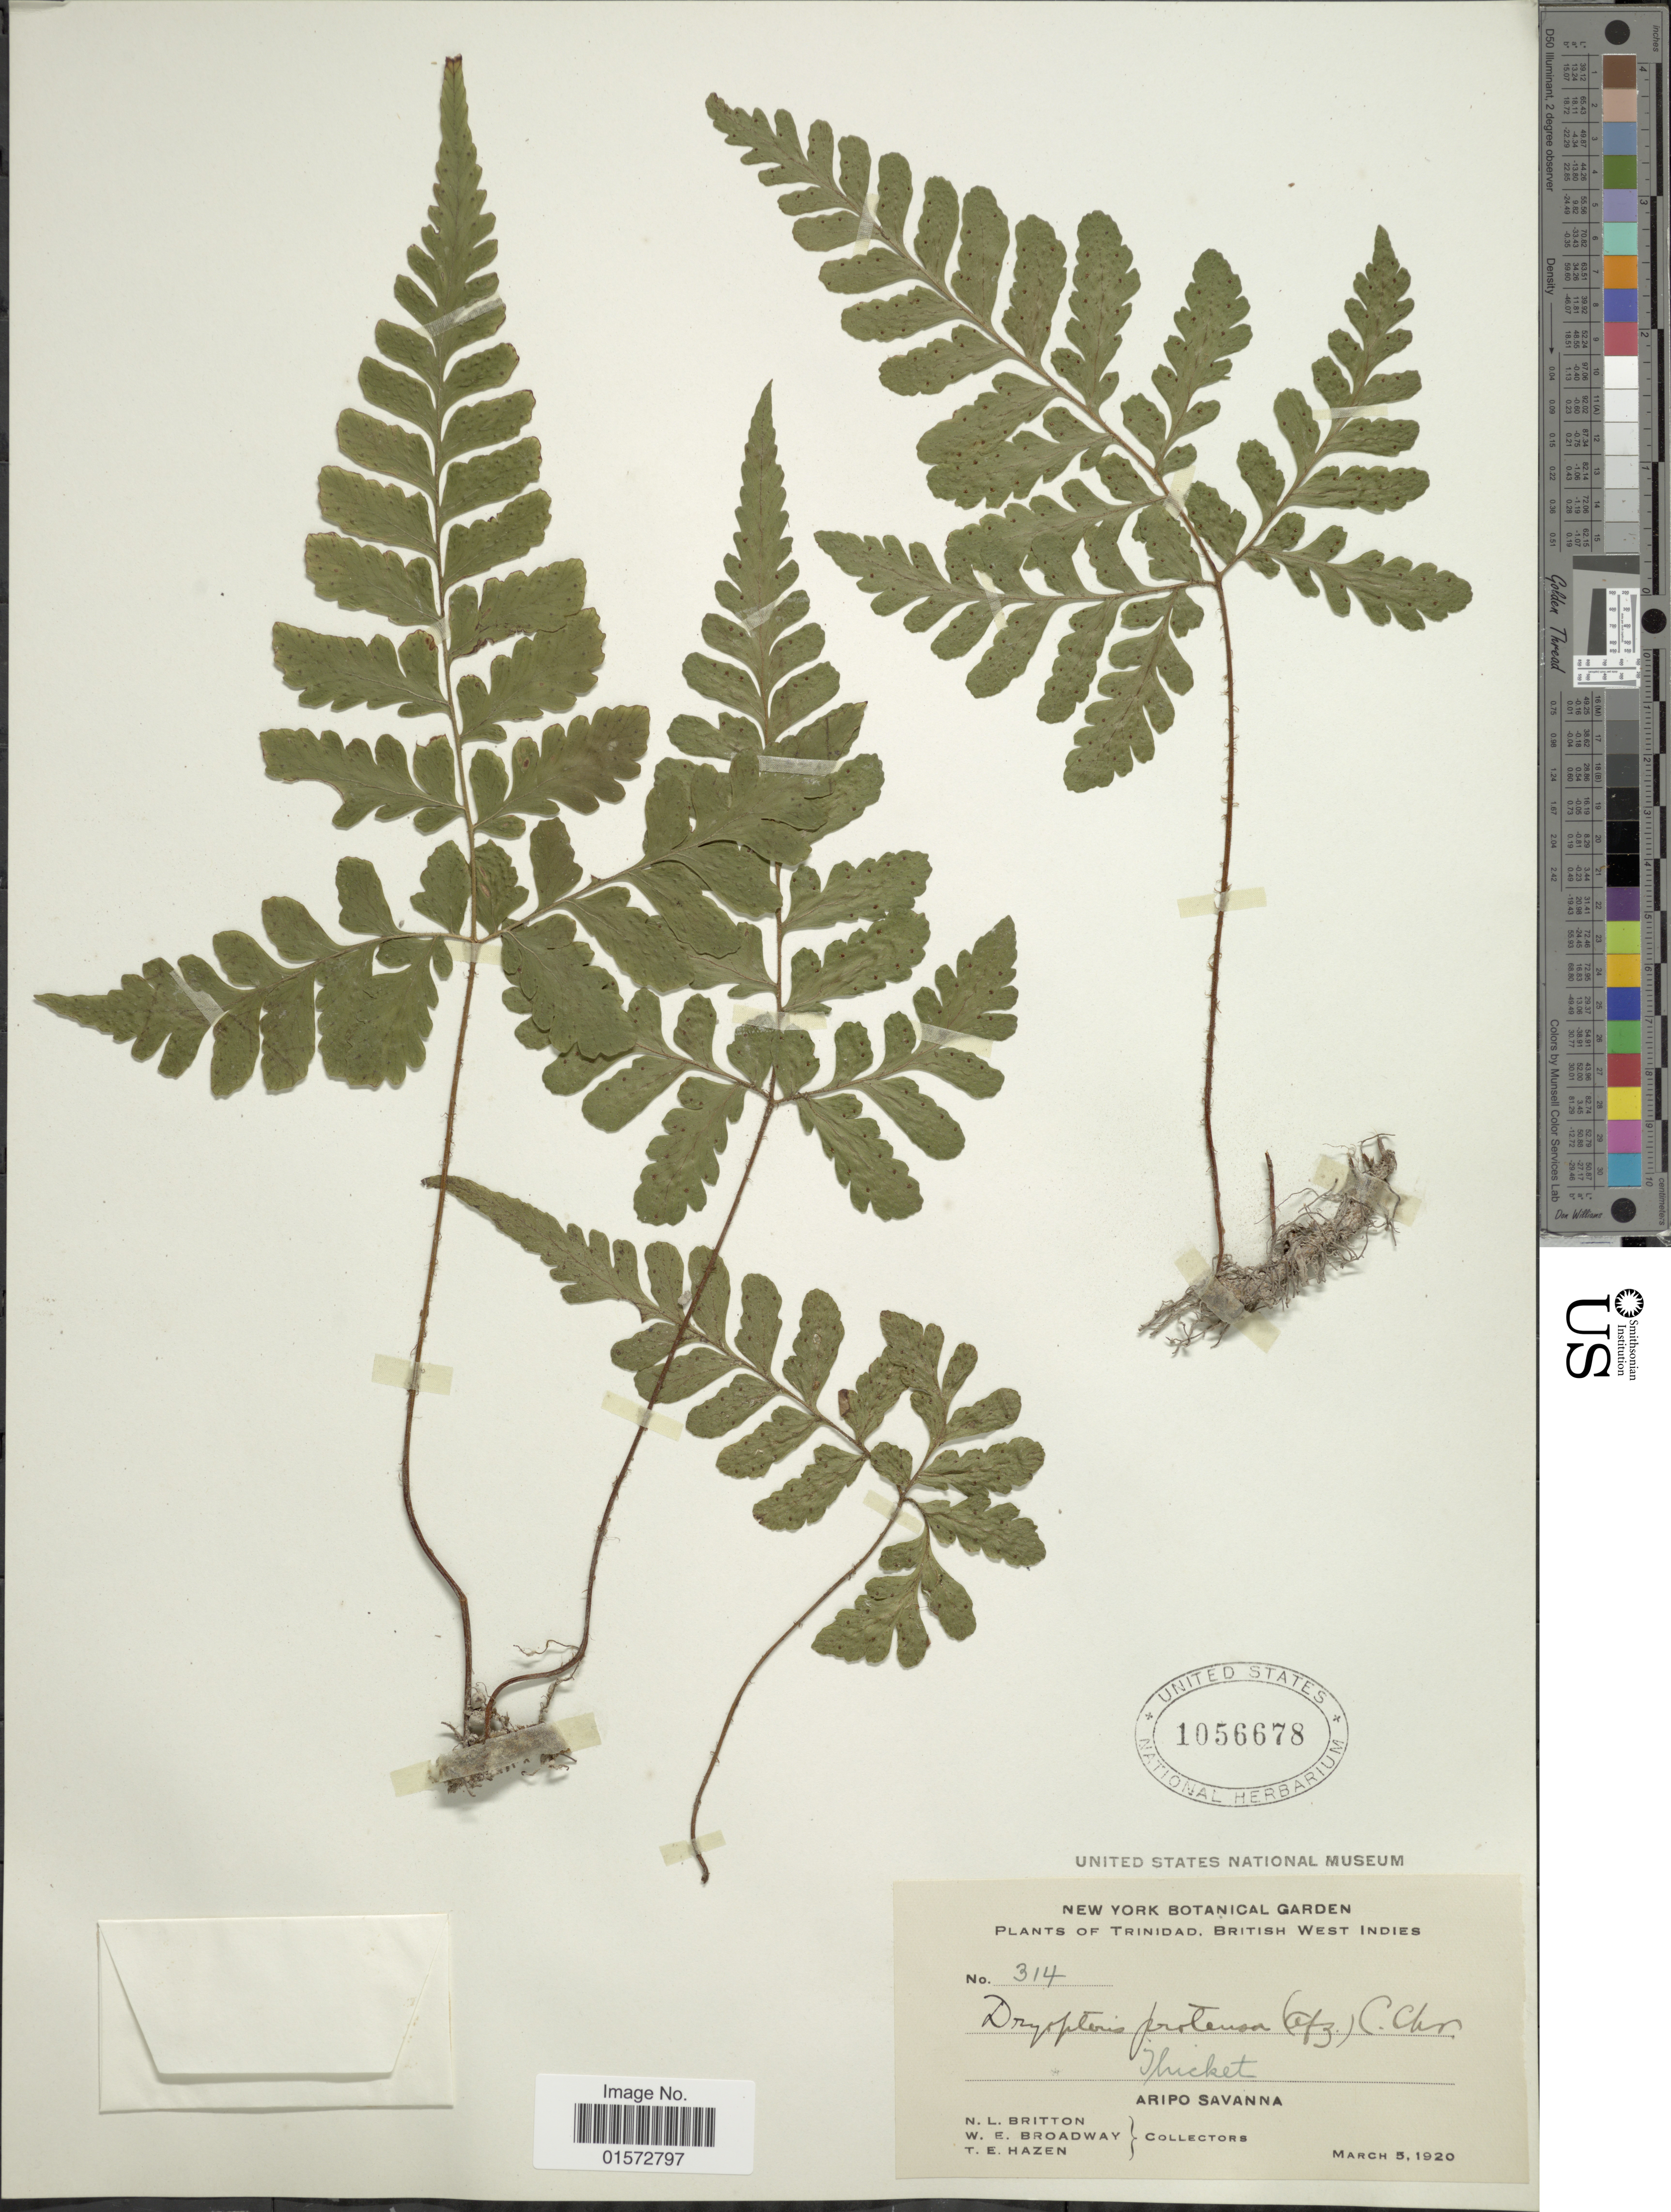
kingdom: Plantae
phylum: Tracheophyta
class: Polypodiopsida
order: Polypodiales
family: Tectariaceae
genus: Triplophyllum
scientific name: Triplophyllum funestum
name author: (Kunze) Holttum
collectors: N. Britton, W. E. Broadway & T. E. Hazen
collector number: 314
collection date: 1920-03-05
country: Trinidad and Tobago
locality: Trinidad, British West Indies, Aripo Savanna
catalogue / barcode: US 1056678